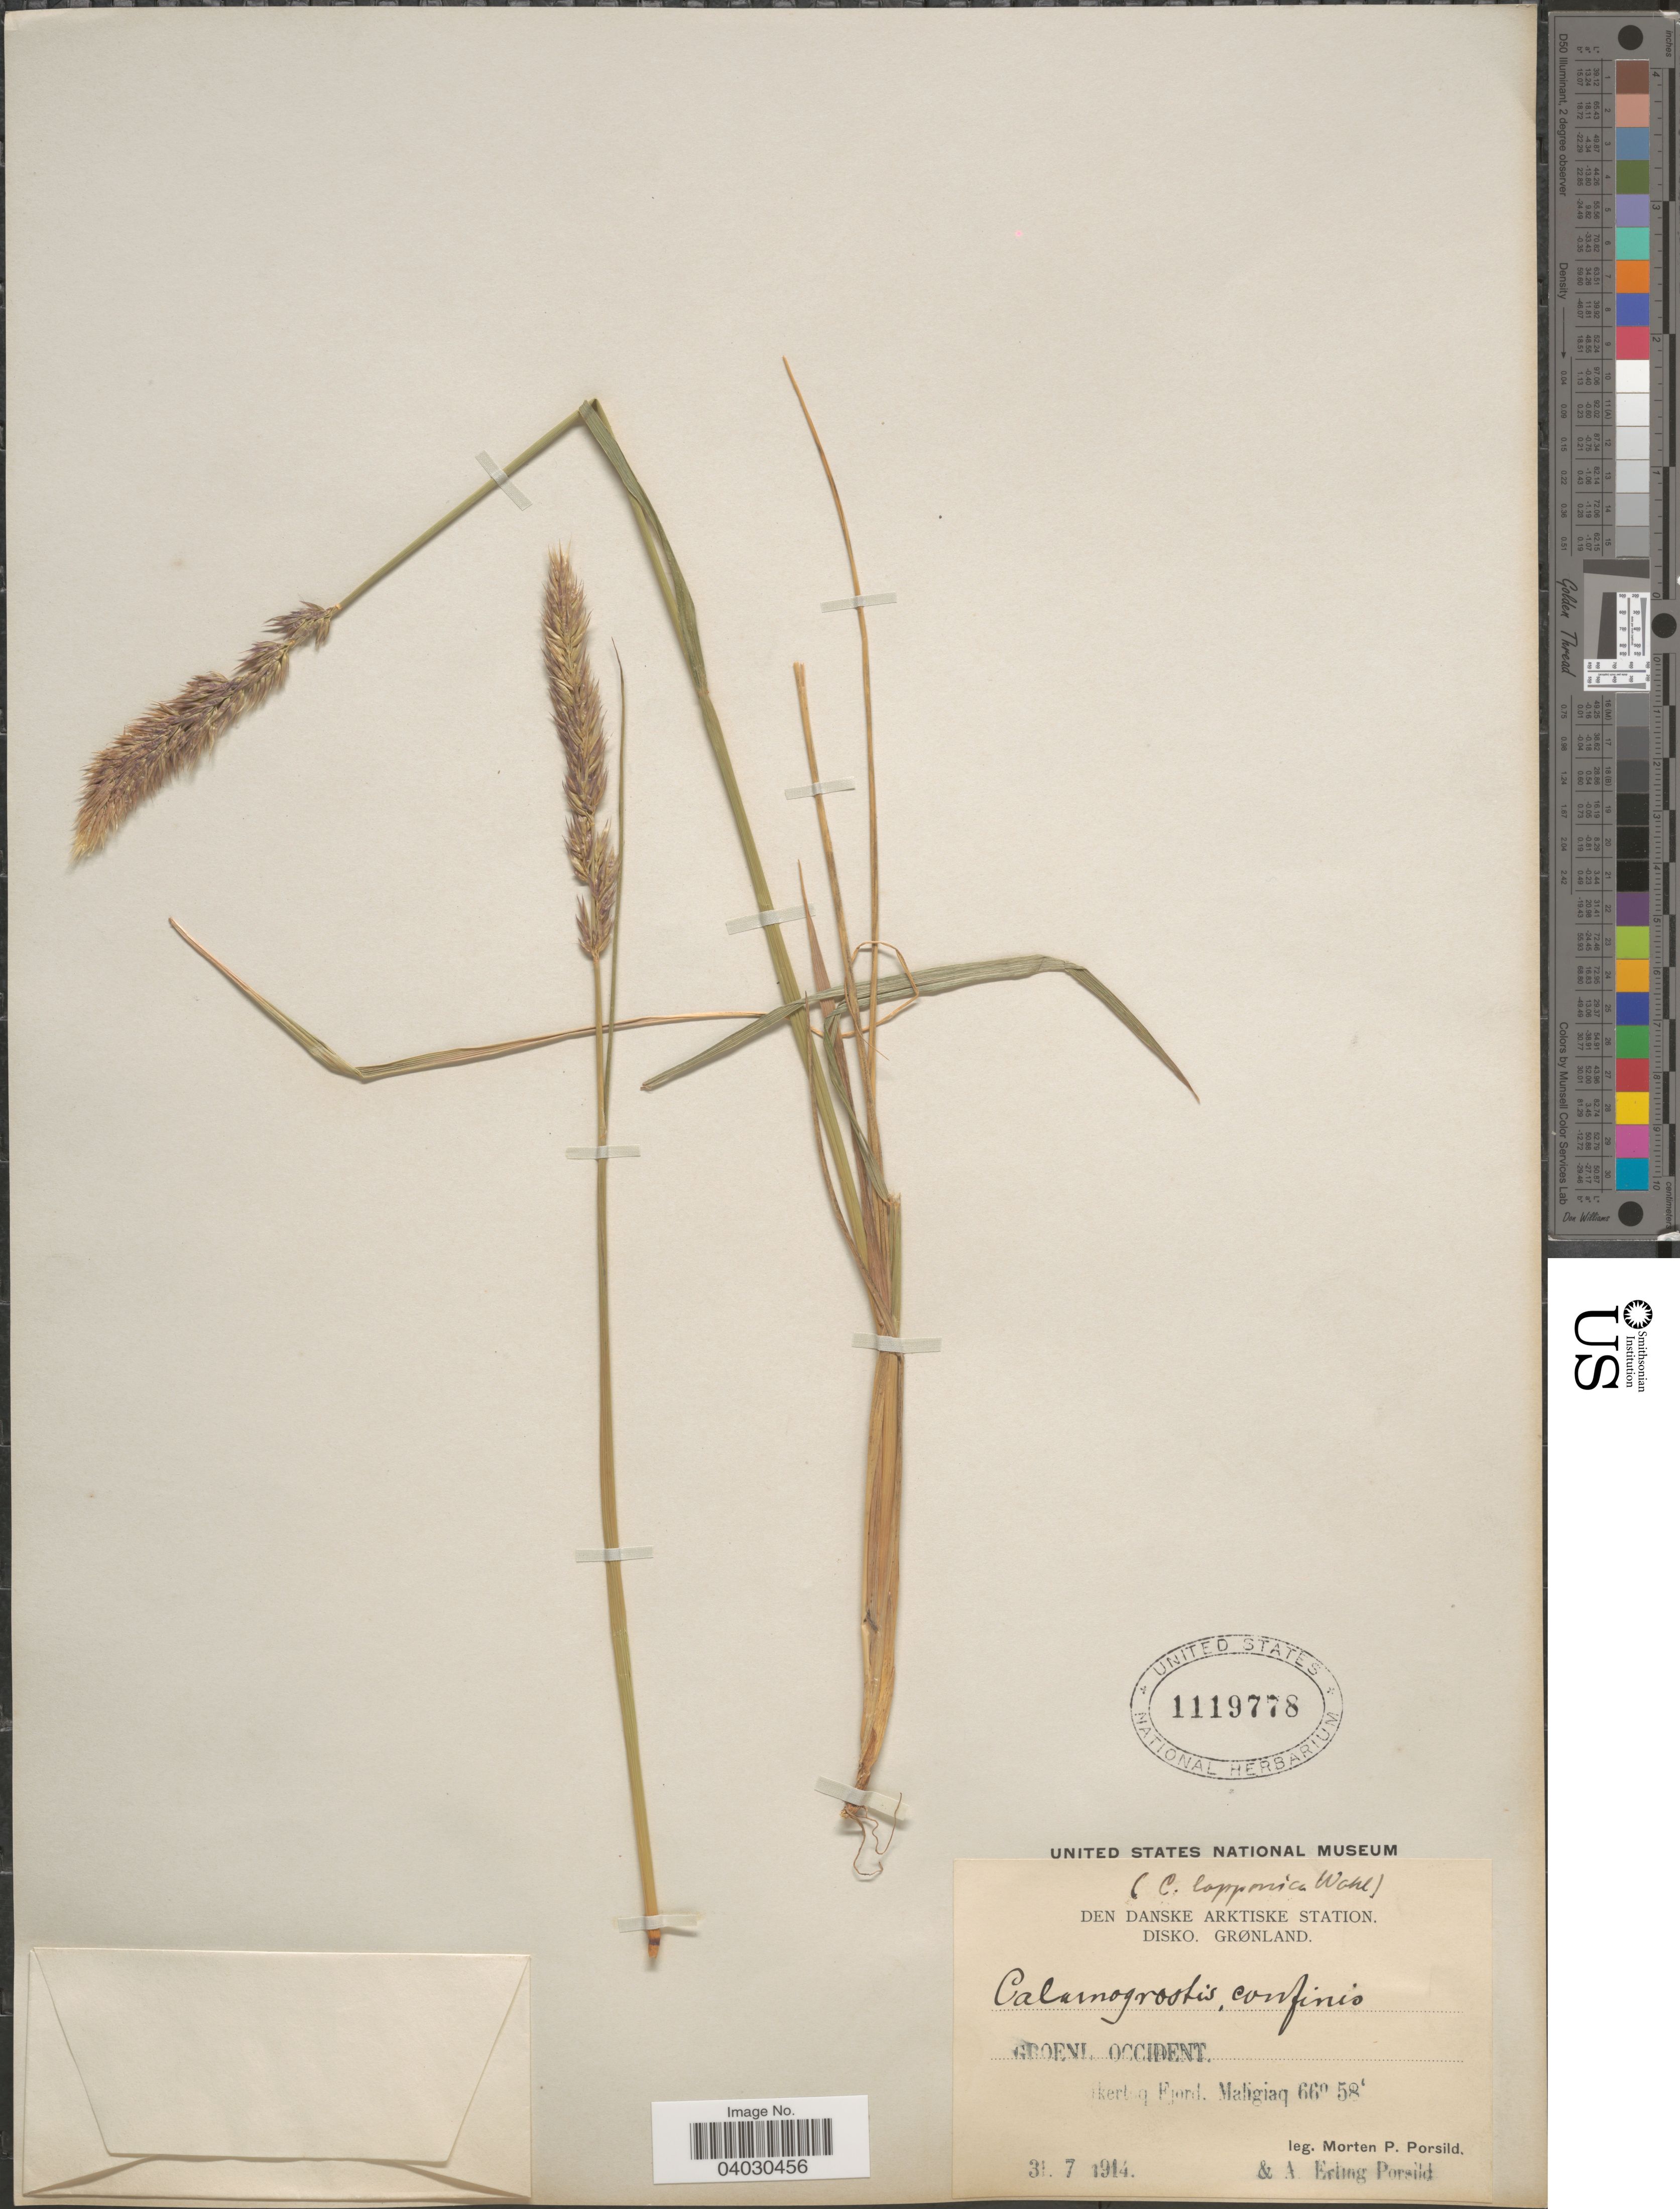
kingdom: Plantae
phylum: Tracheophyta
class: Liliopsida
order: Poales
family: Poaceae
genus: Calamagrostis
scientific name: Calamagrostis purpurascens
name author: R. Br.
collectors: M. P. Porsild & A. E. Porsild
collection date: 1914-07-31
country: Greenland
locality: Den Danske Arktiske Station. Disko, Grønland. Groenl. Occident. Ikert [interpreted] q Fjord. Maligiaq.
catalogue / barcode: US 1119778